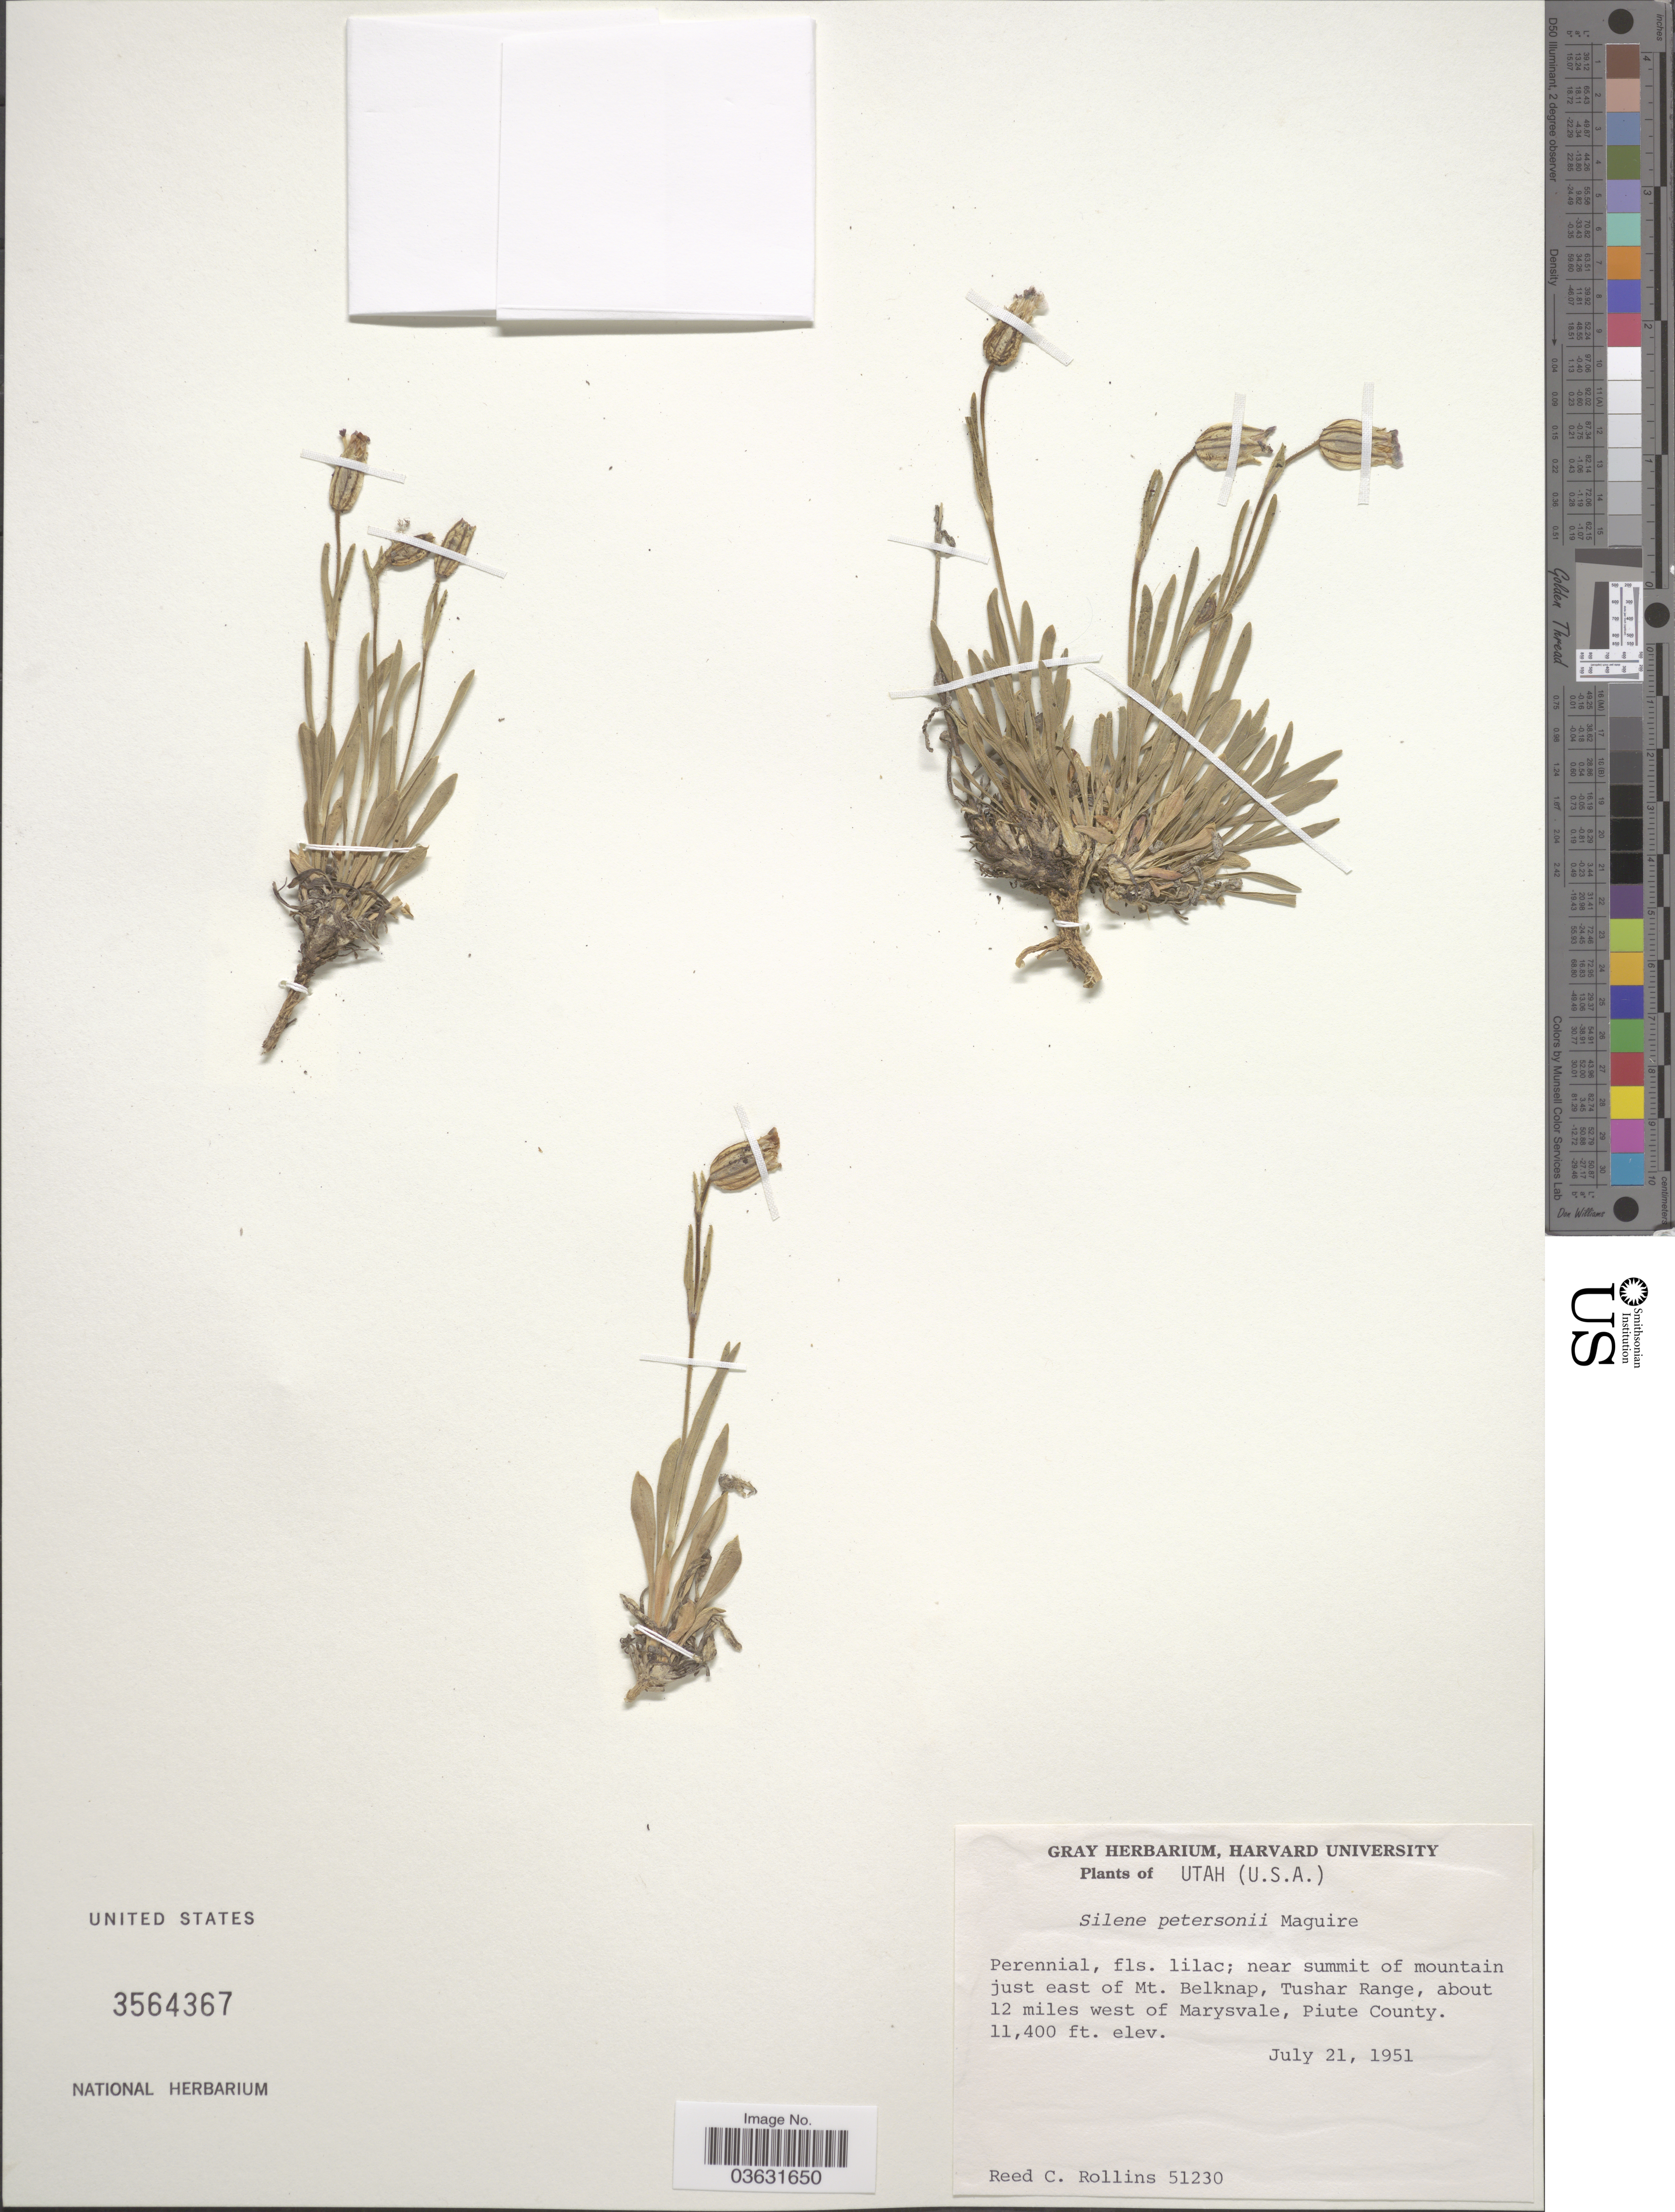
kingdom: Plantae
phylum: Tracheophyta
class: Magnoliopsida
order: Caryophyllales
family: Caryophyllaceae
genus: Silene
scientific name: Silene petersonii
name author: Maguire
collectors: R. C. Rollins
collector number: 51230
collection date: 1951-07-21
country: United States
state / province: Utah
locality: Near summit of mountain just east of Mt. Belknap, Tushar Range, about 12 miles west of Marysvale, Piute County.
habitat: summit of mountain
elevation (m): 3475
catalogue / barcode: US 3564367